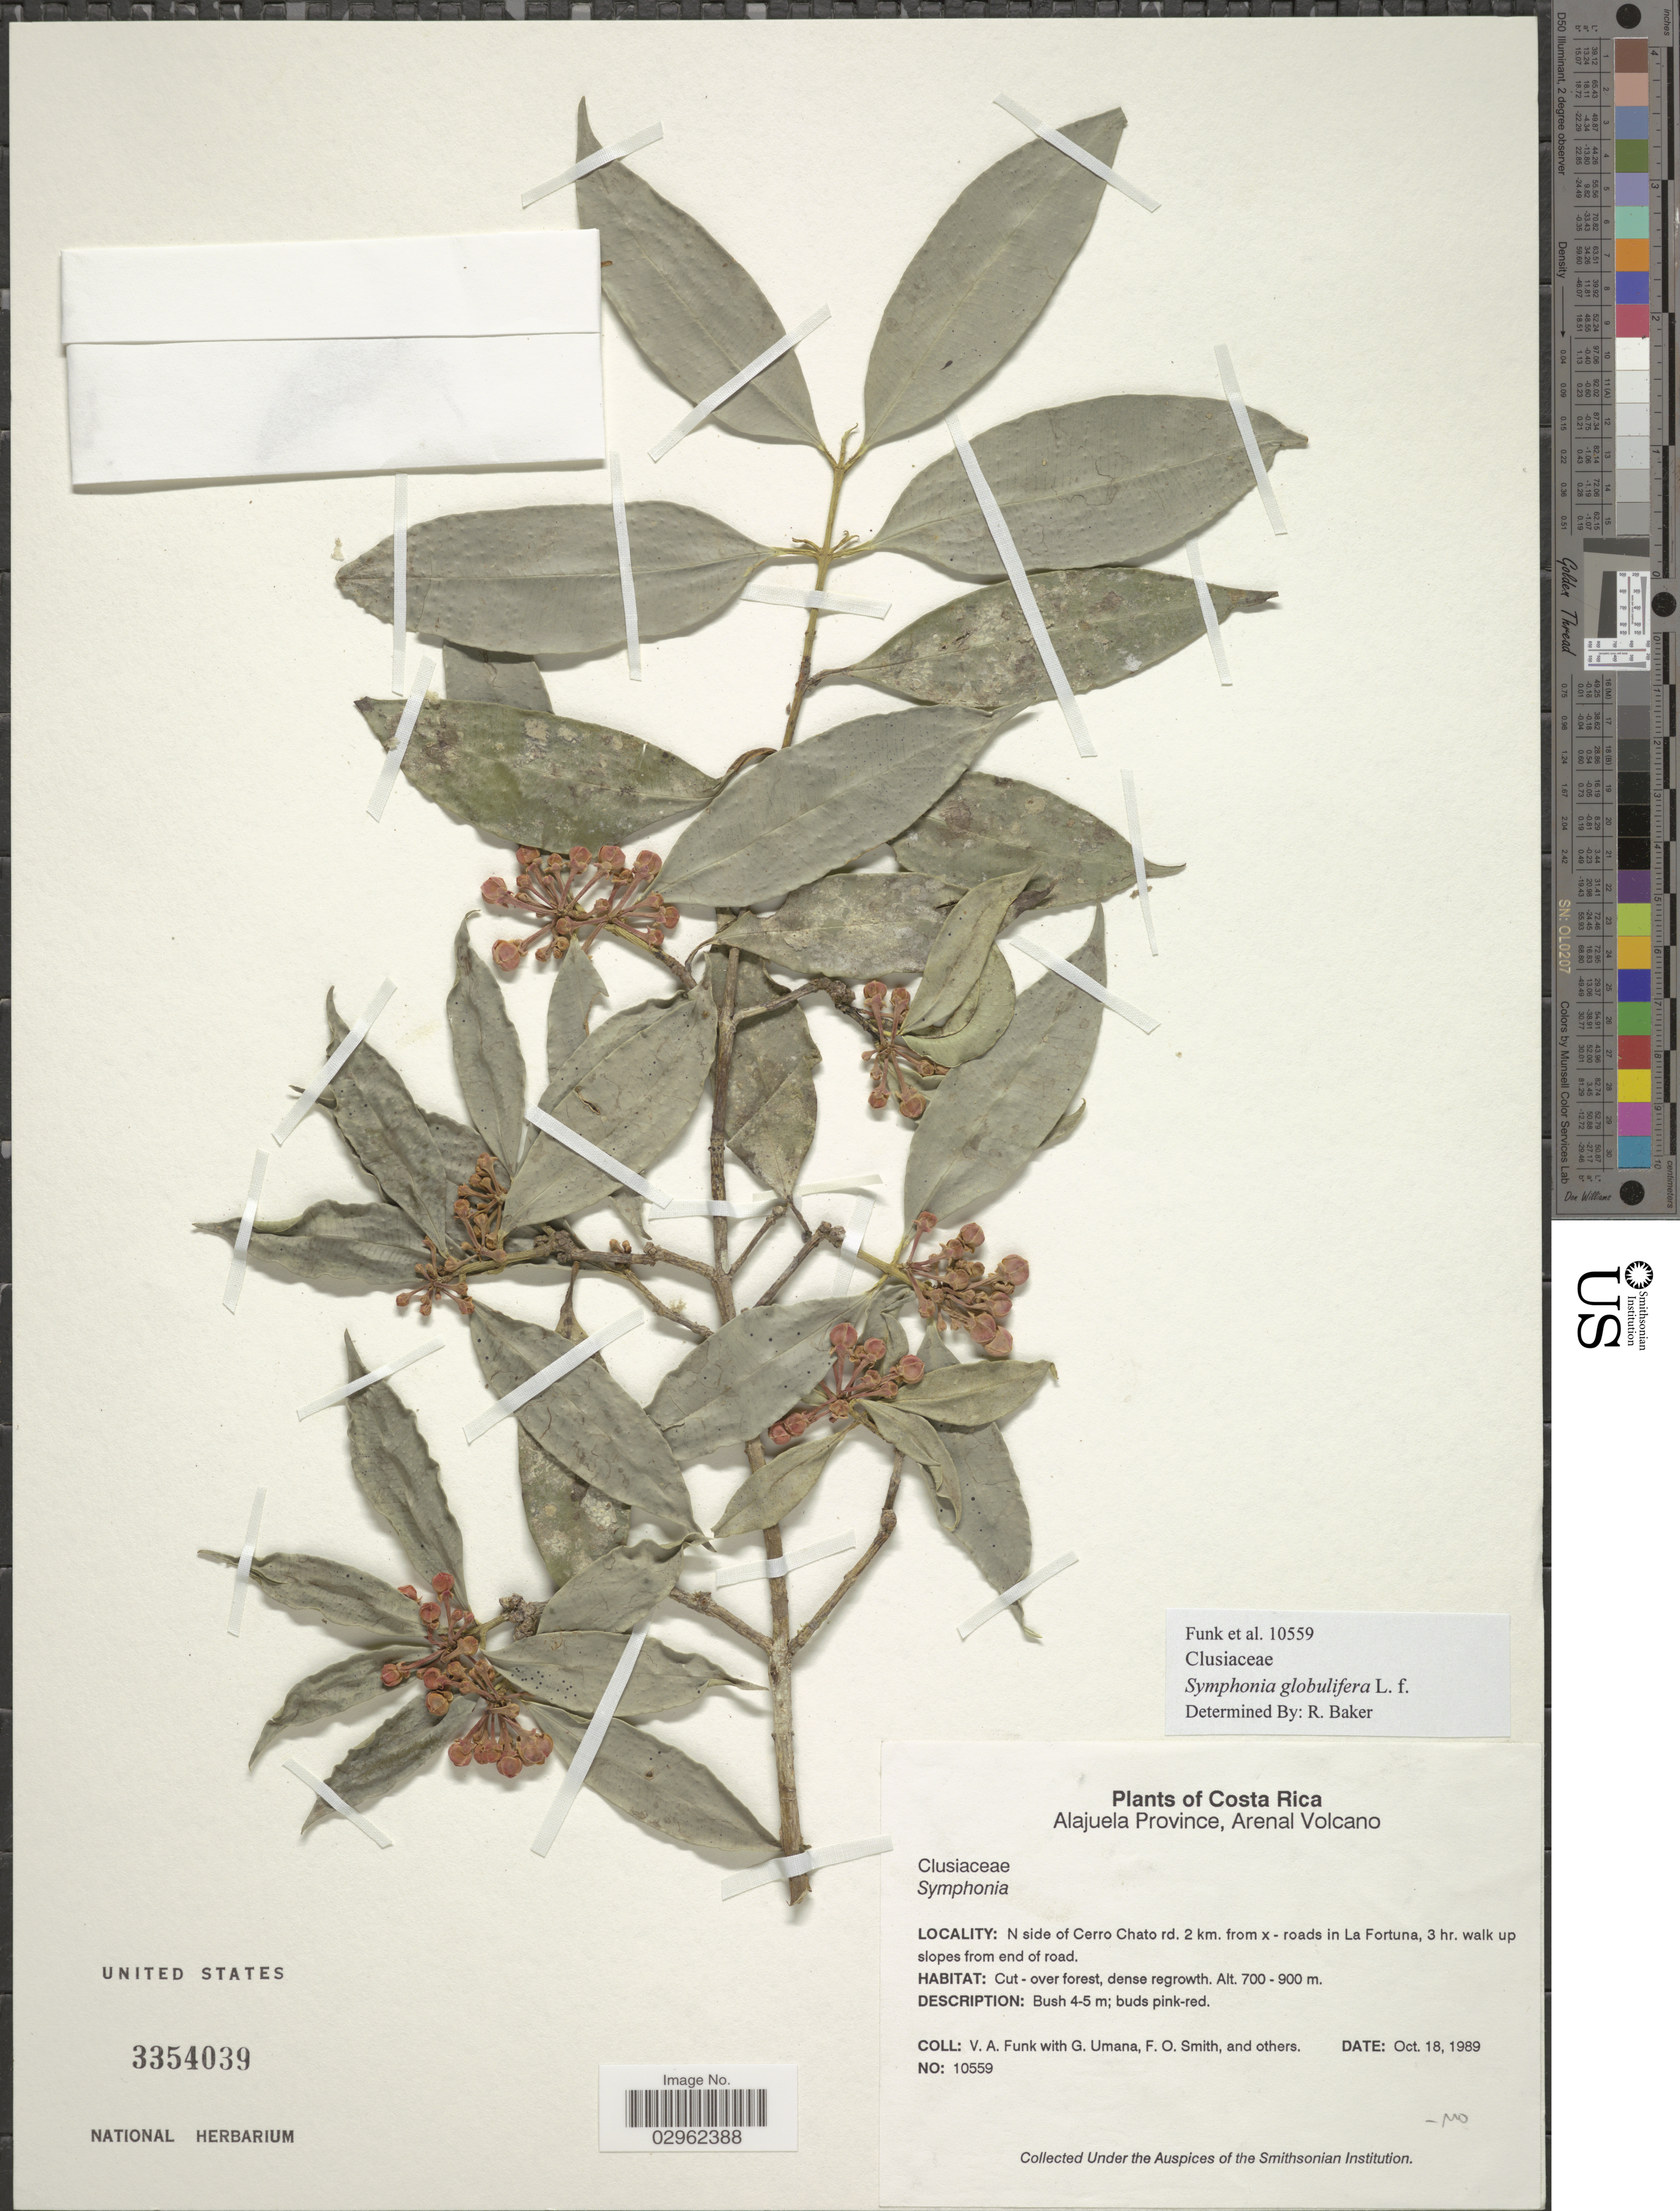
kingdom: Plantae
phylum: Tracheophyta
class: Magnoliopsida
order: Malpighiales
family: Clusiaceae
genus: Symphonia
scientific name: Symphonia globulifera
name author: L. f.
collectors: V. Funk, G. Umana, F. Smith & et al.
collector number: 10559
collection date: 1989-10-18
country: Costa Rica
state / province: Alajuela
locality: Alajuela Province, Arenal Volcano. N side of Cerro Chato rd. 2 km. from [Foreign script] - roads in La Fortuna, 3 hr. walk up slopes from end of road.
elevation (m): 700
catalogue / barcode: US 3354039